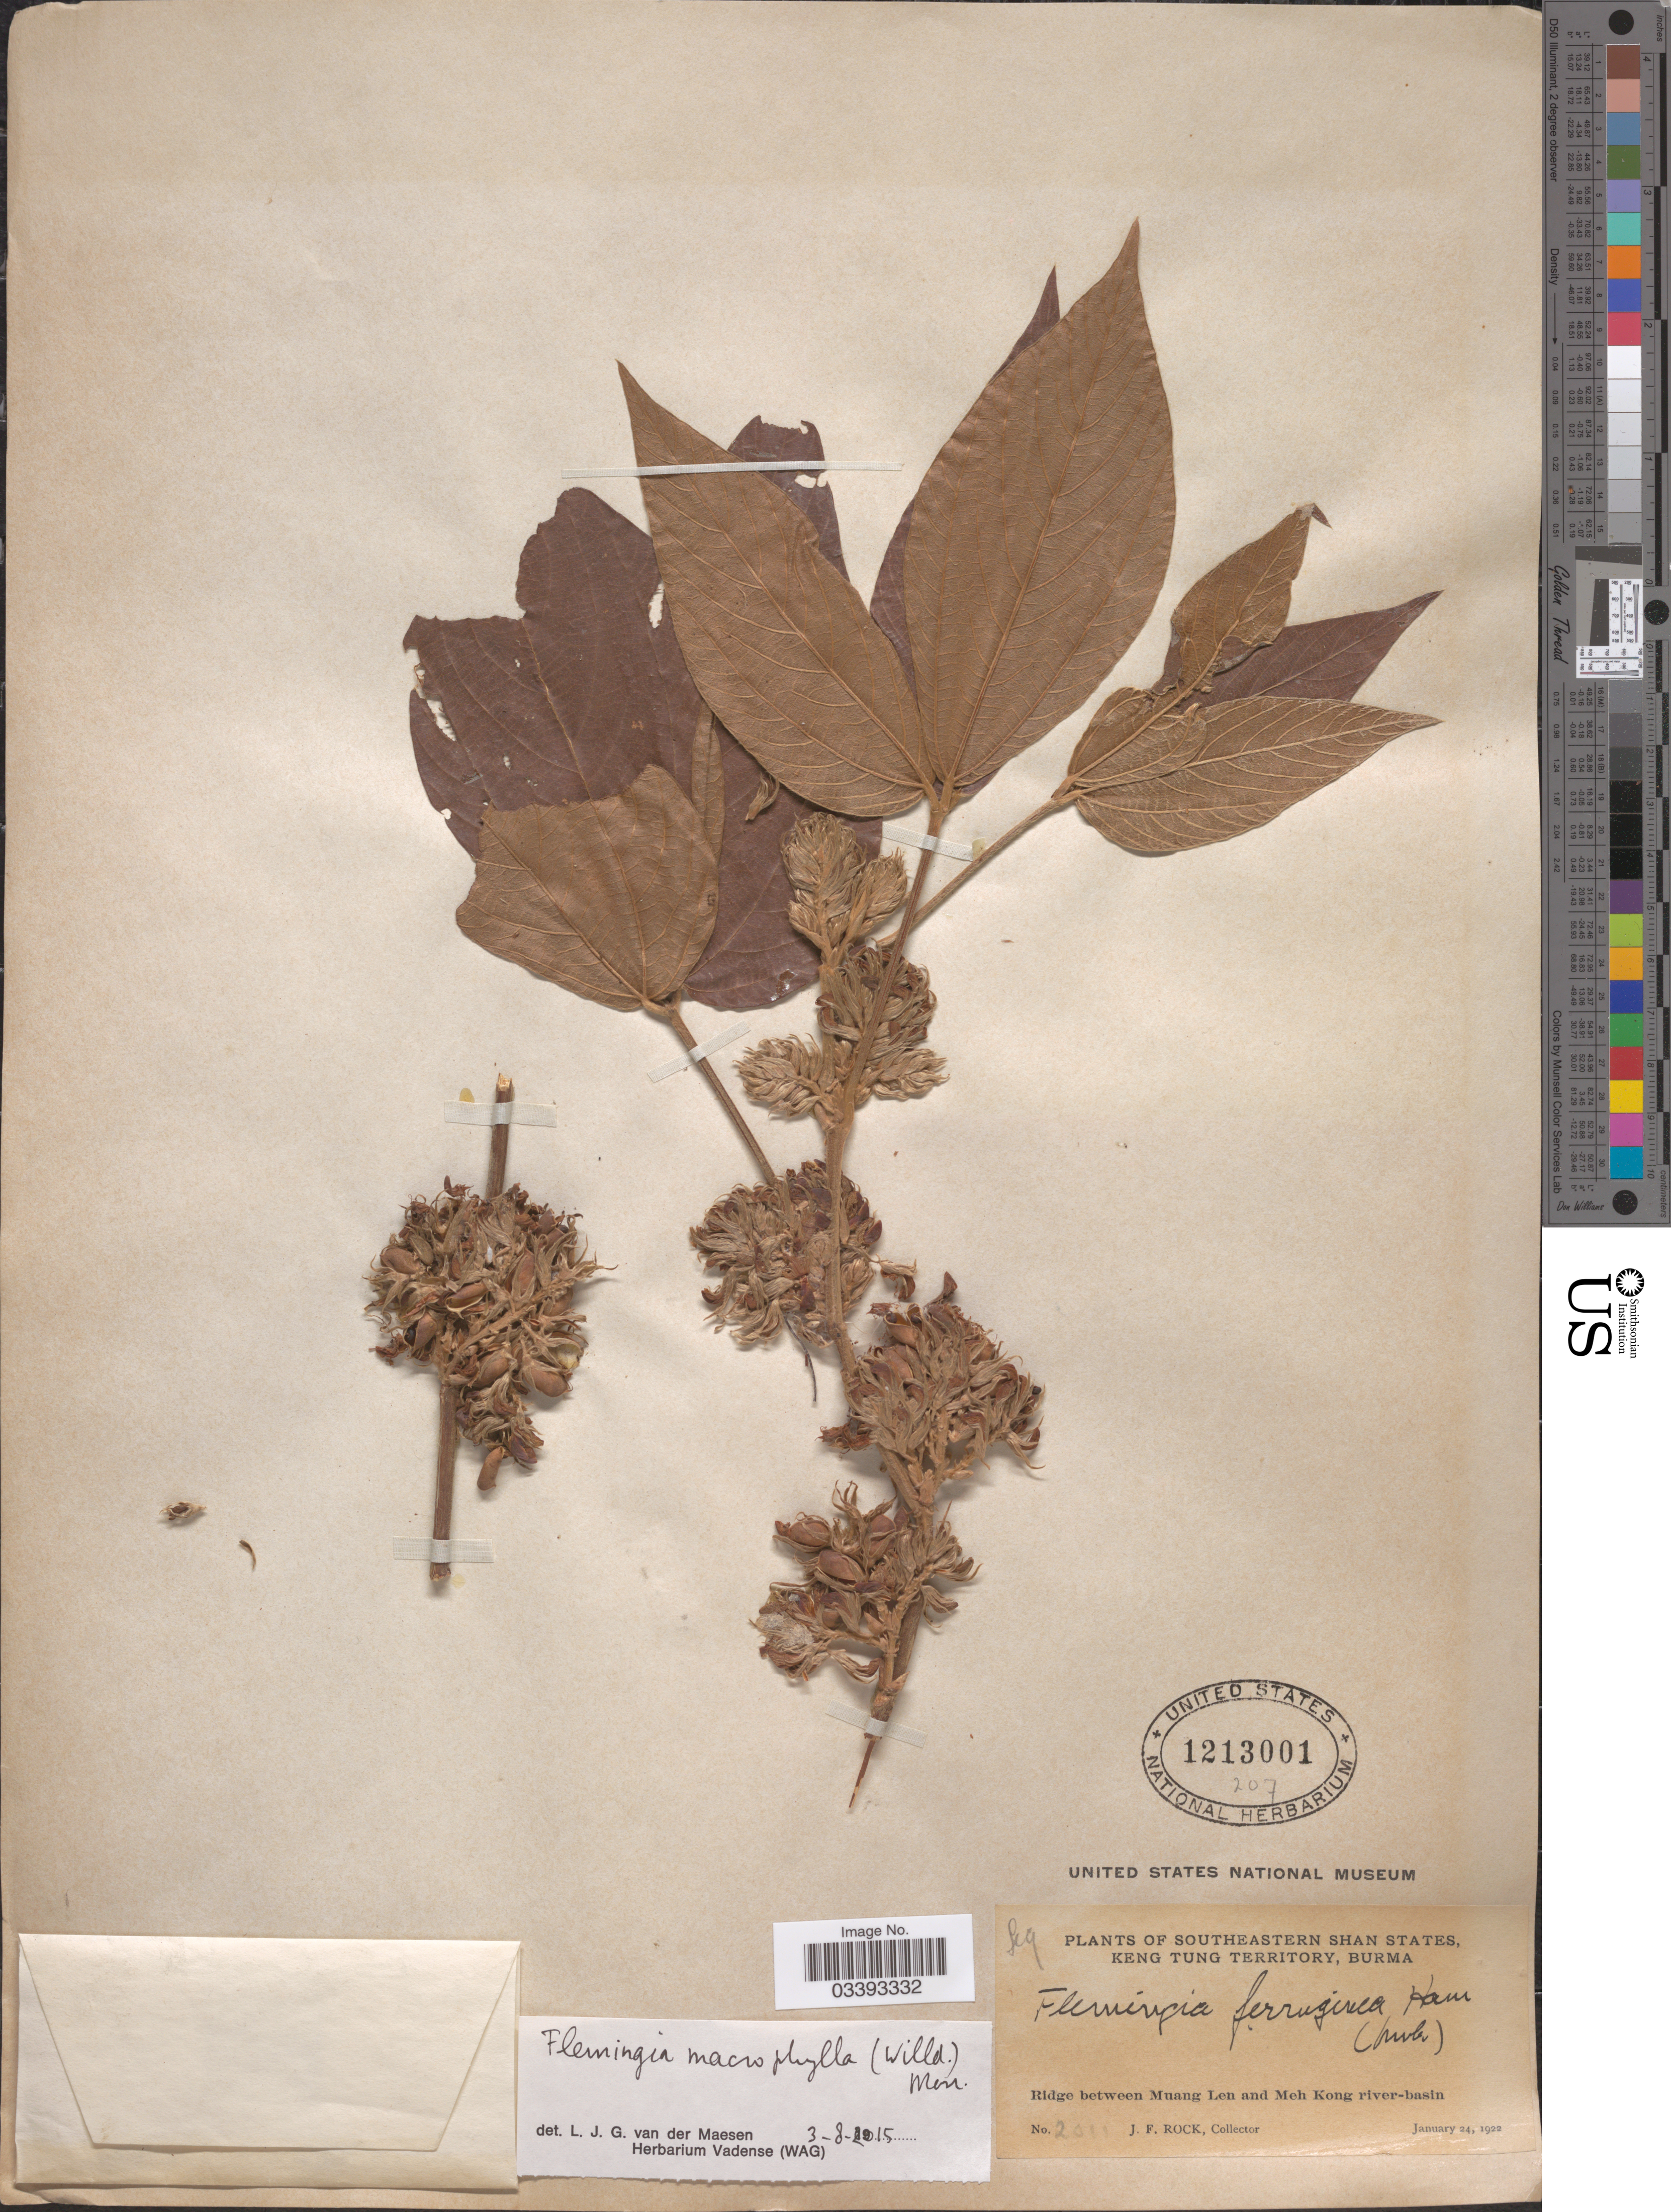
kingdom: Plantae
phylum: Tracheophyta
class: Magnoliopsida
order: Fabales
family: Fabaceae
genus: Flemingia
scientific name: Flemingia macrophylla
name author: (Willd.) Kuntze ex Merr.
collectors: J. Rock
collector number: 2011*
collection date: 1922-01-24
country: Myanmar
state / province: Shan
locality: Southeastern Shan States. Ken Tung Territory. Ridge between Muang Len and Meh Kong river-basin.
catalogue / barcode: US 1213001